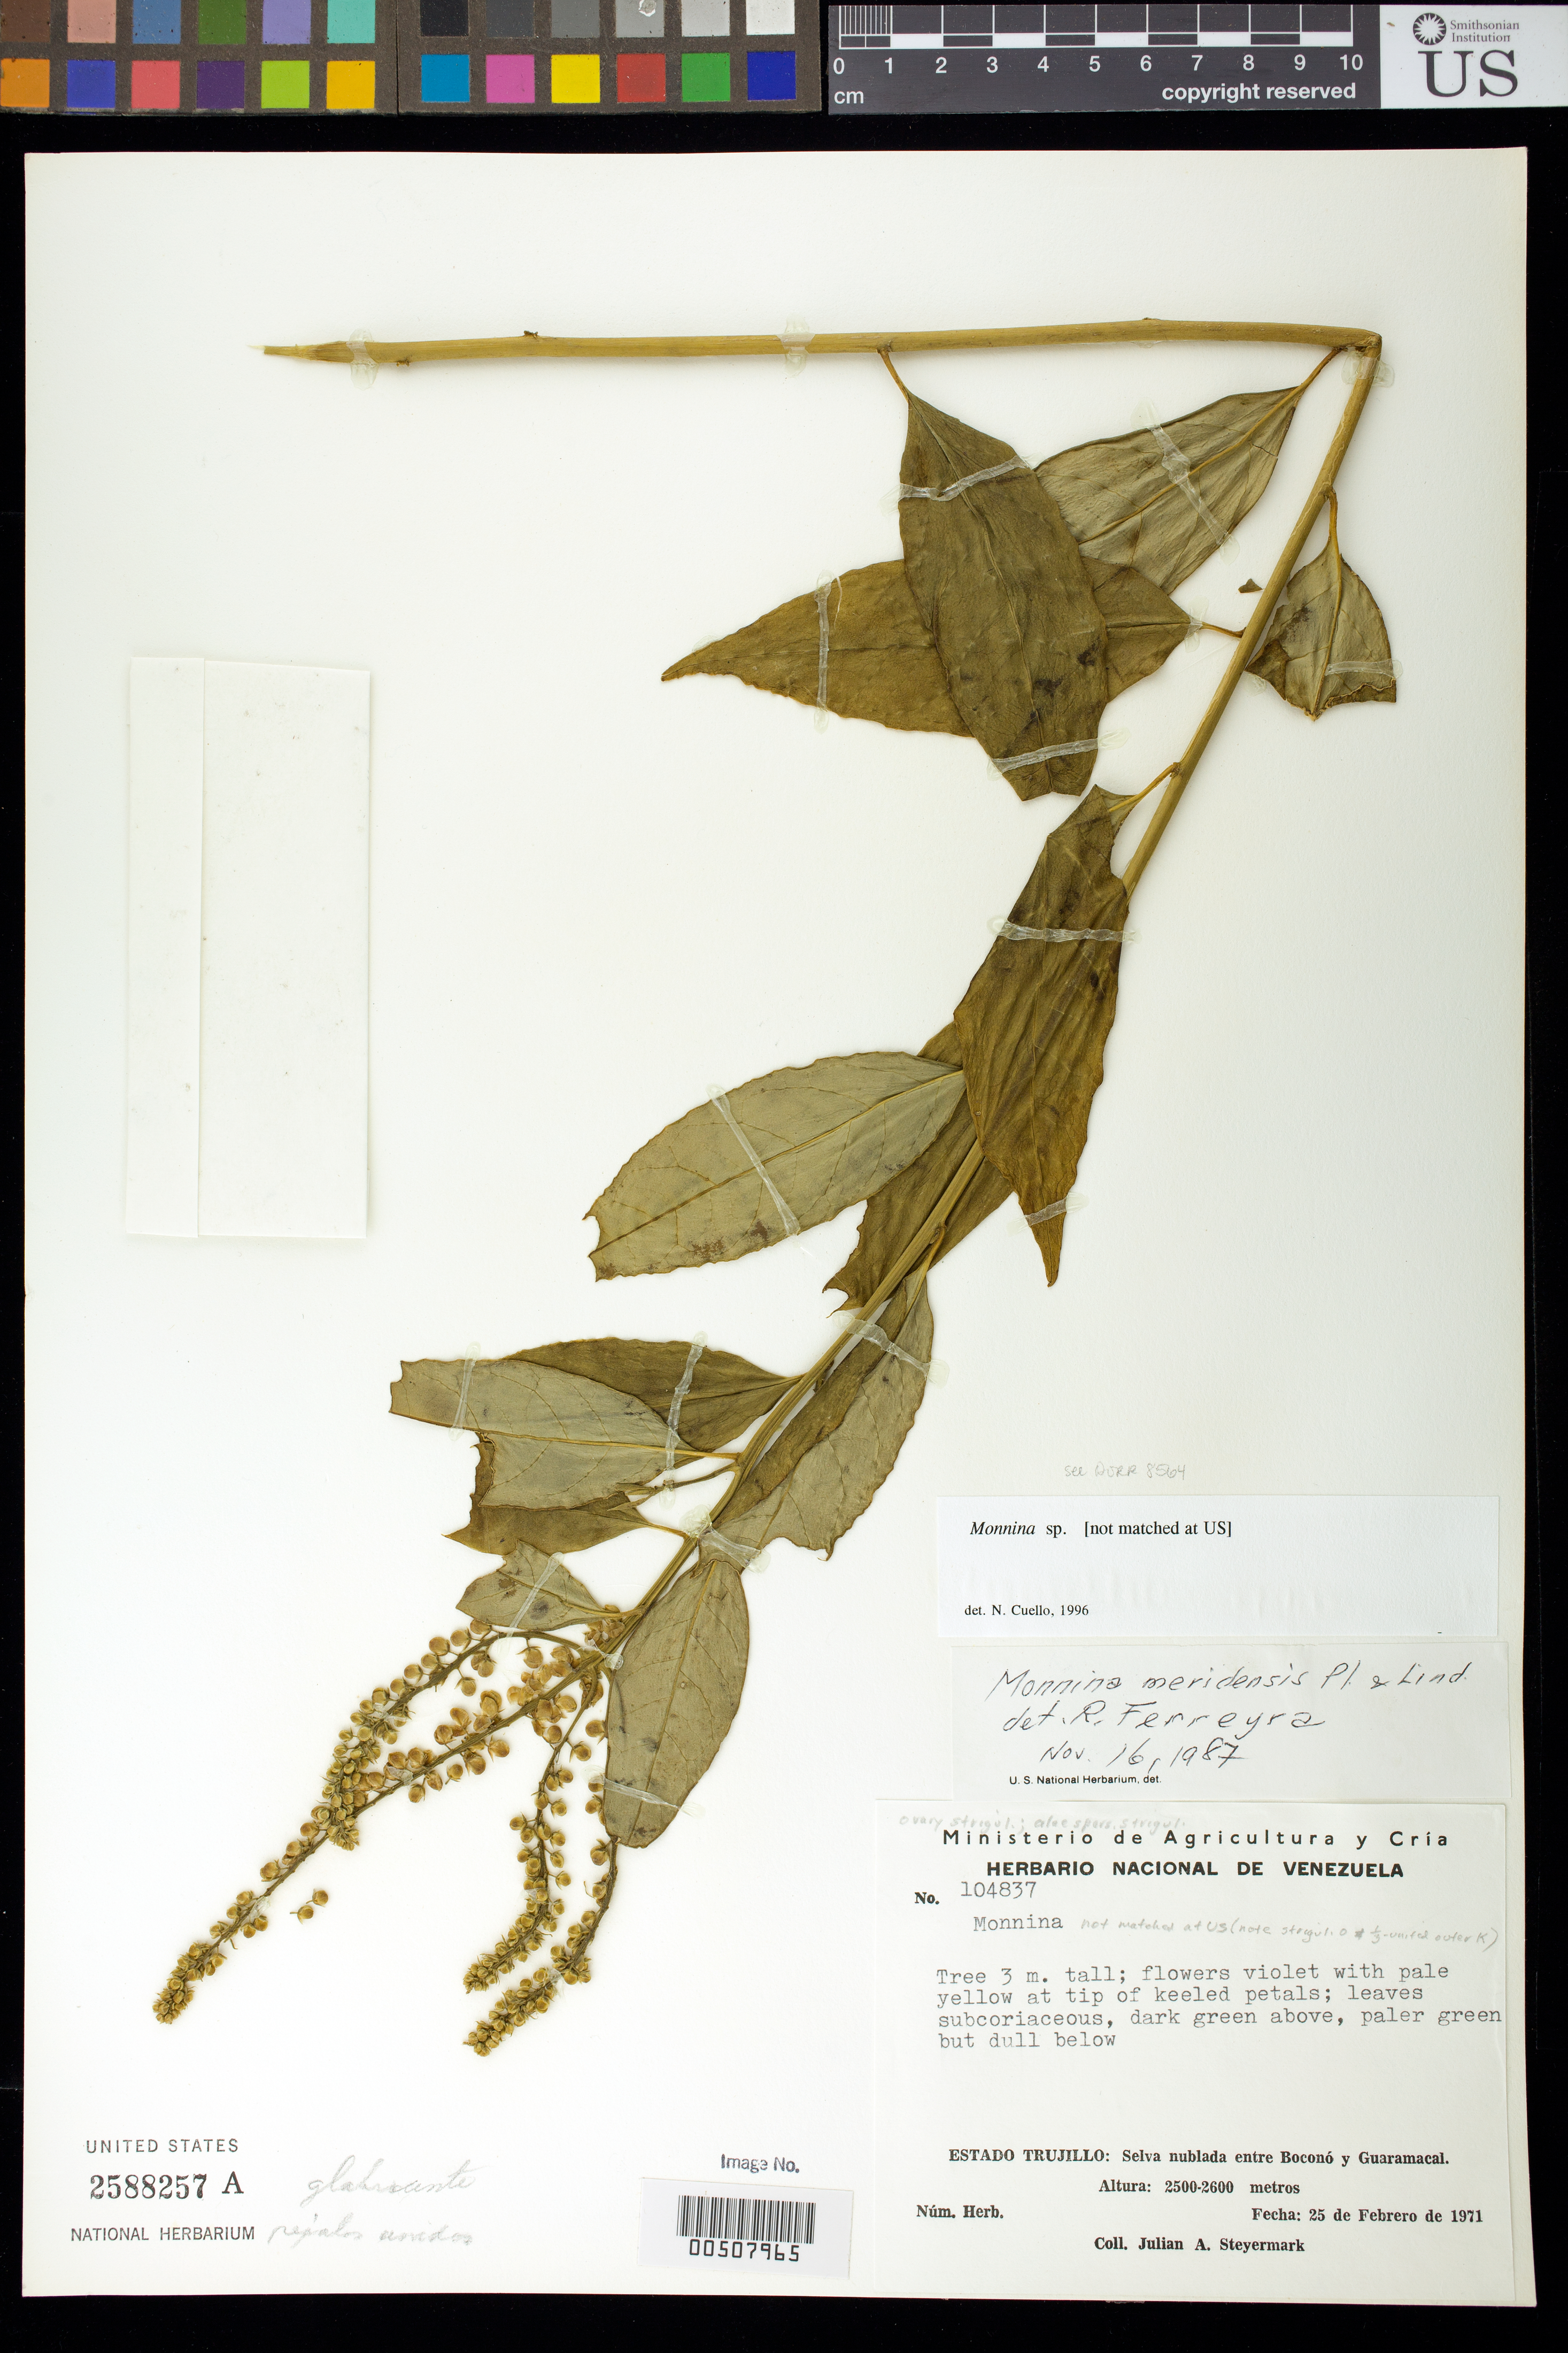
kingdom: Plantae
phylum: Tracheophyta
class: Magnoliopsida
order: Fabales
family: Polygalaceae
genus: Monnina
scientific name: Monnina sp. a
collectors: J. Steyermark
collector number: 104837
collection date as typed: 25 Feb 1971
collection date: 1971-02-25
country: Venezuela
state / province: Trujillo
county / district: Boconó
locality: Boconó-Guaramacal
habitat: Selva nublada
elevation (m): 1500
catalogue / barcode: US 2588257A